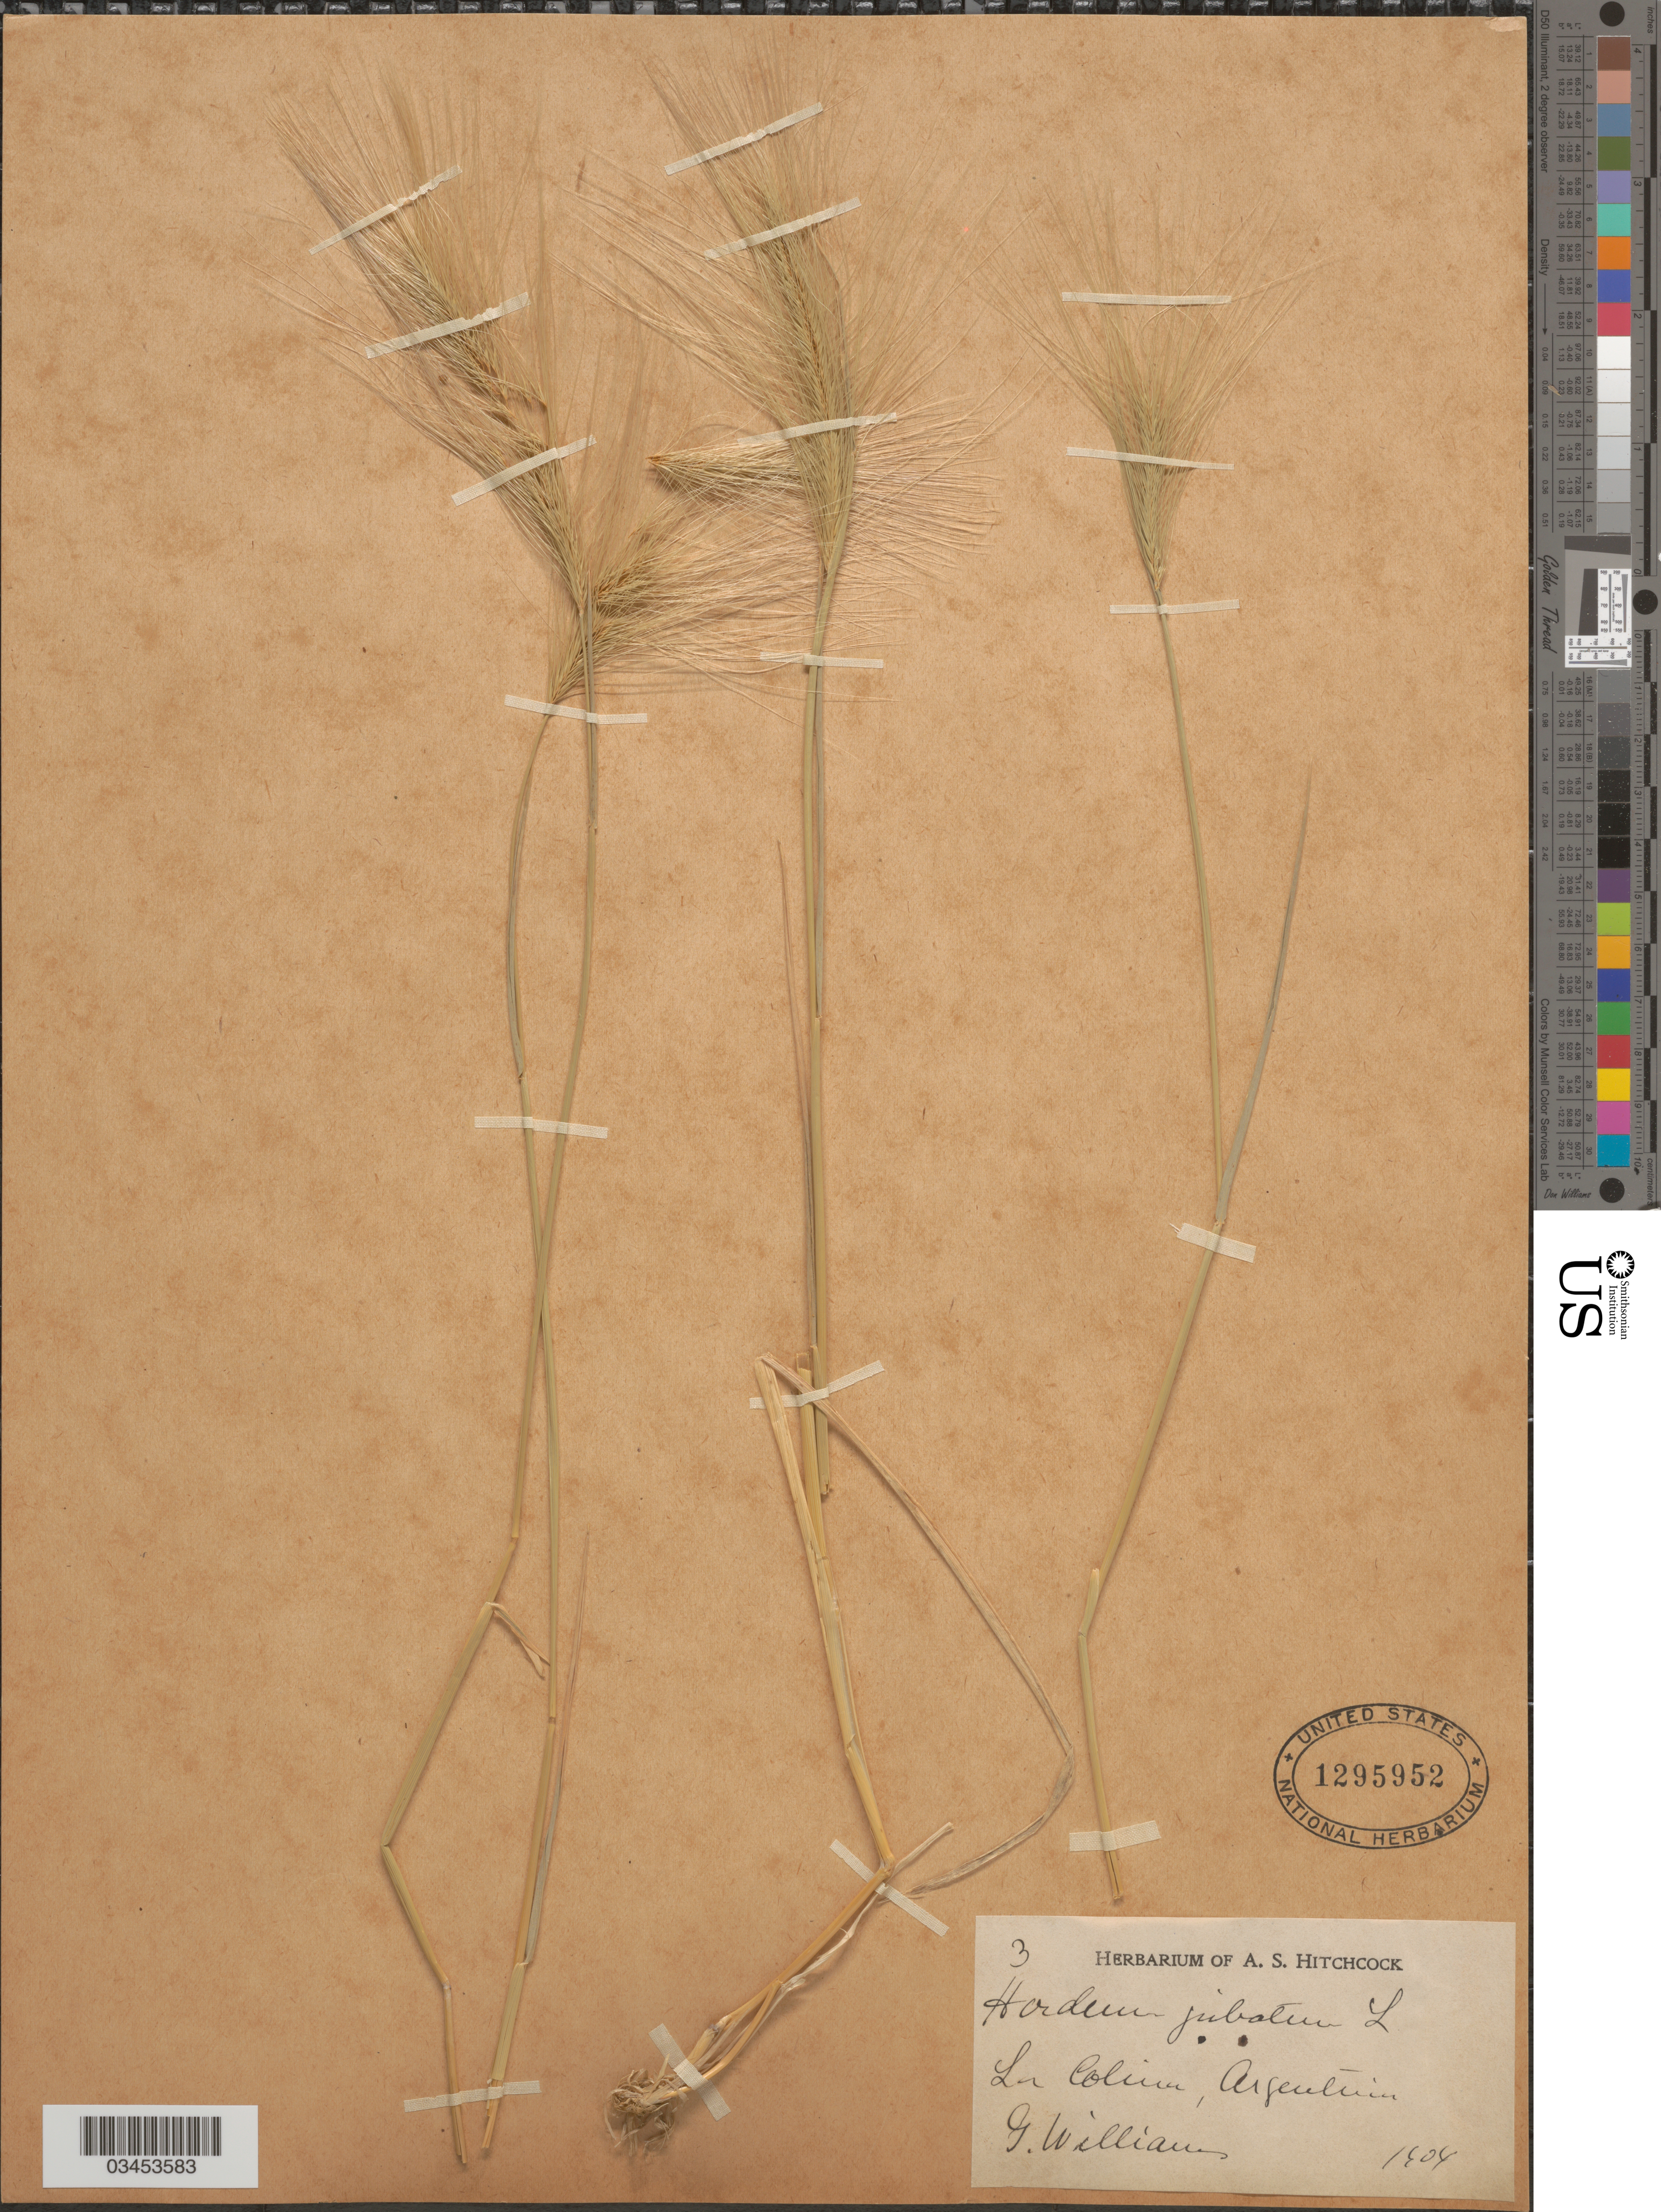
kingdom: Plantae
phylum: Tracheophyta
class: Liliopsida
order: Poales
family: Poaceae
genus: Hordeum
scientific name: Hordeum jubatum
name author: L.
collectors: G. Williams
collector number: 3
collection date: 1904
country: Argentina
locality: La Colina.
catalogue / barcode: US 1295952